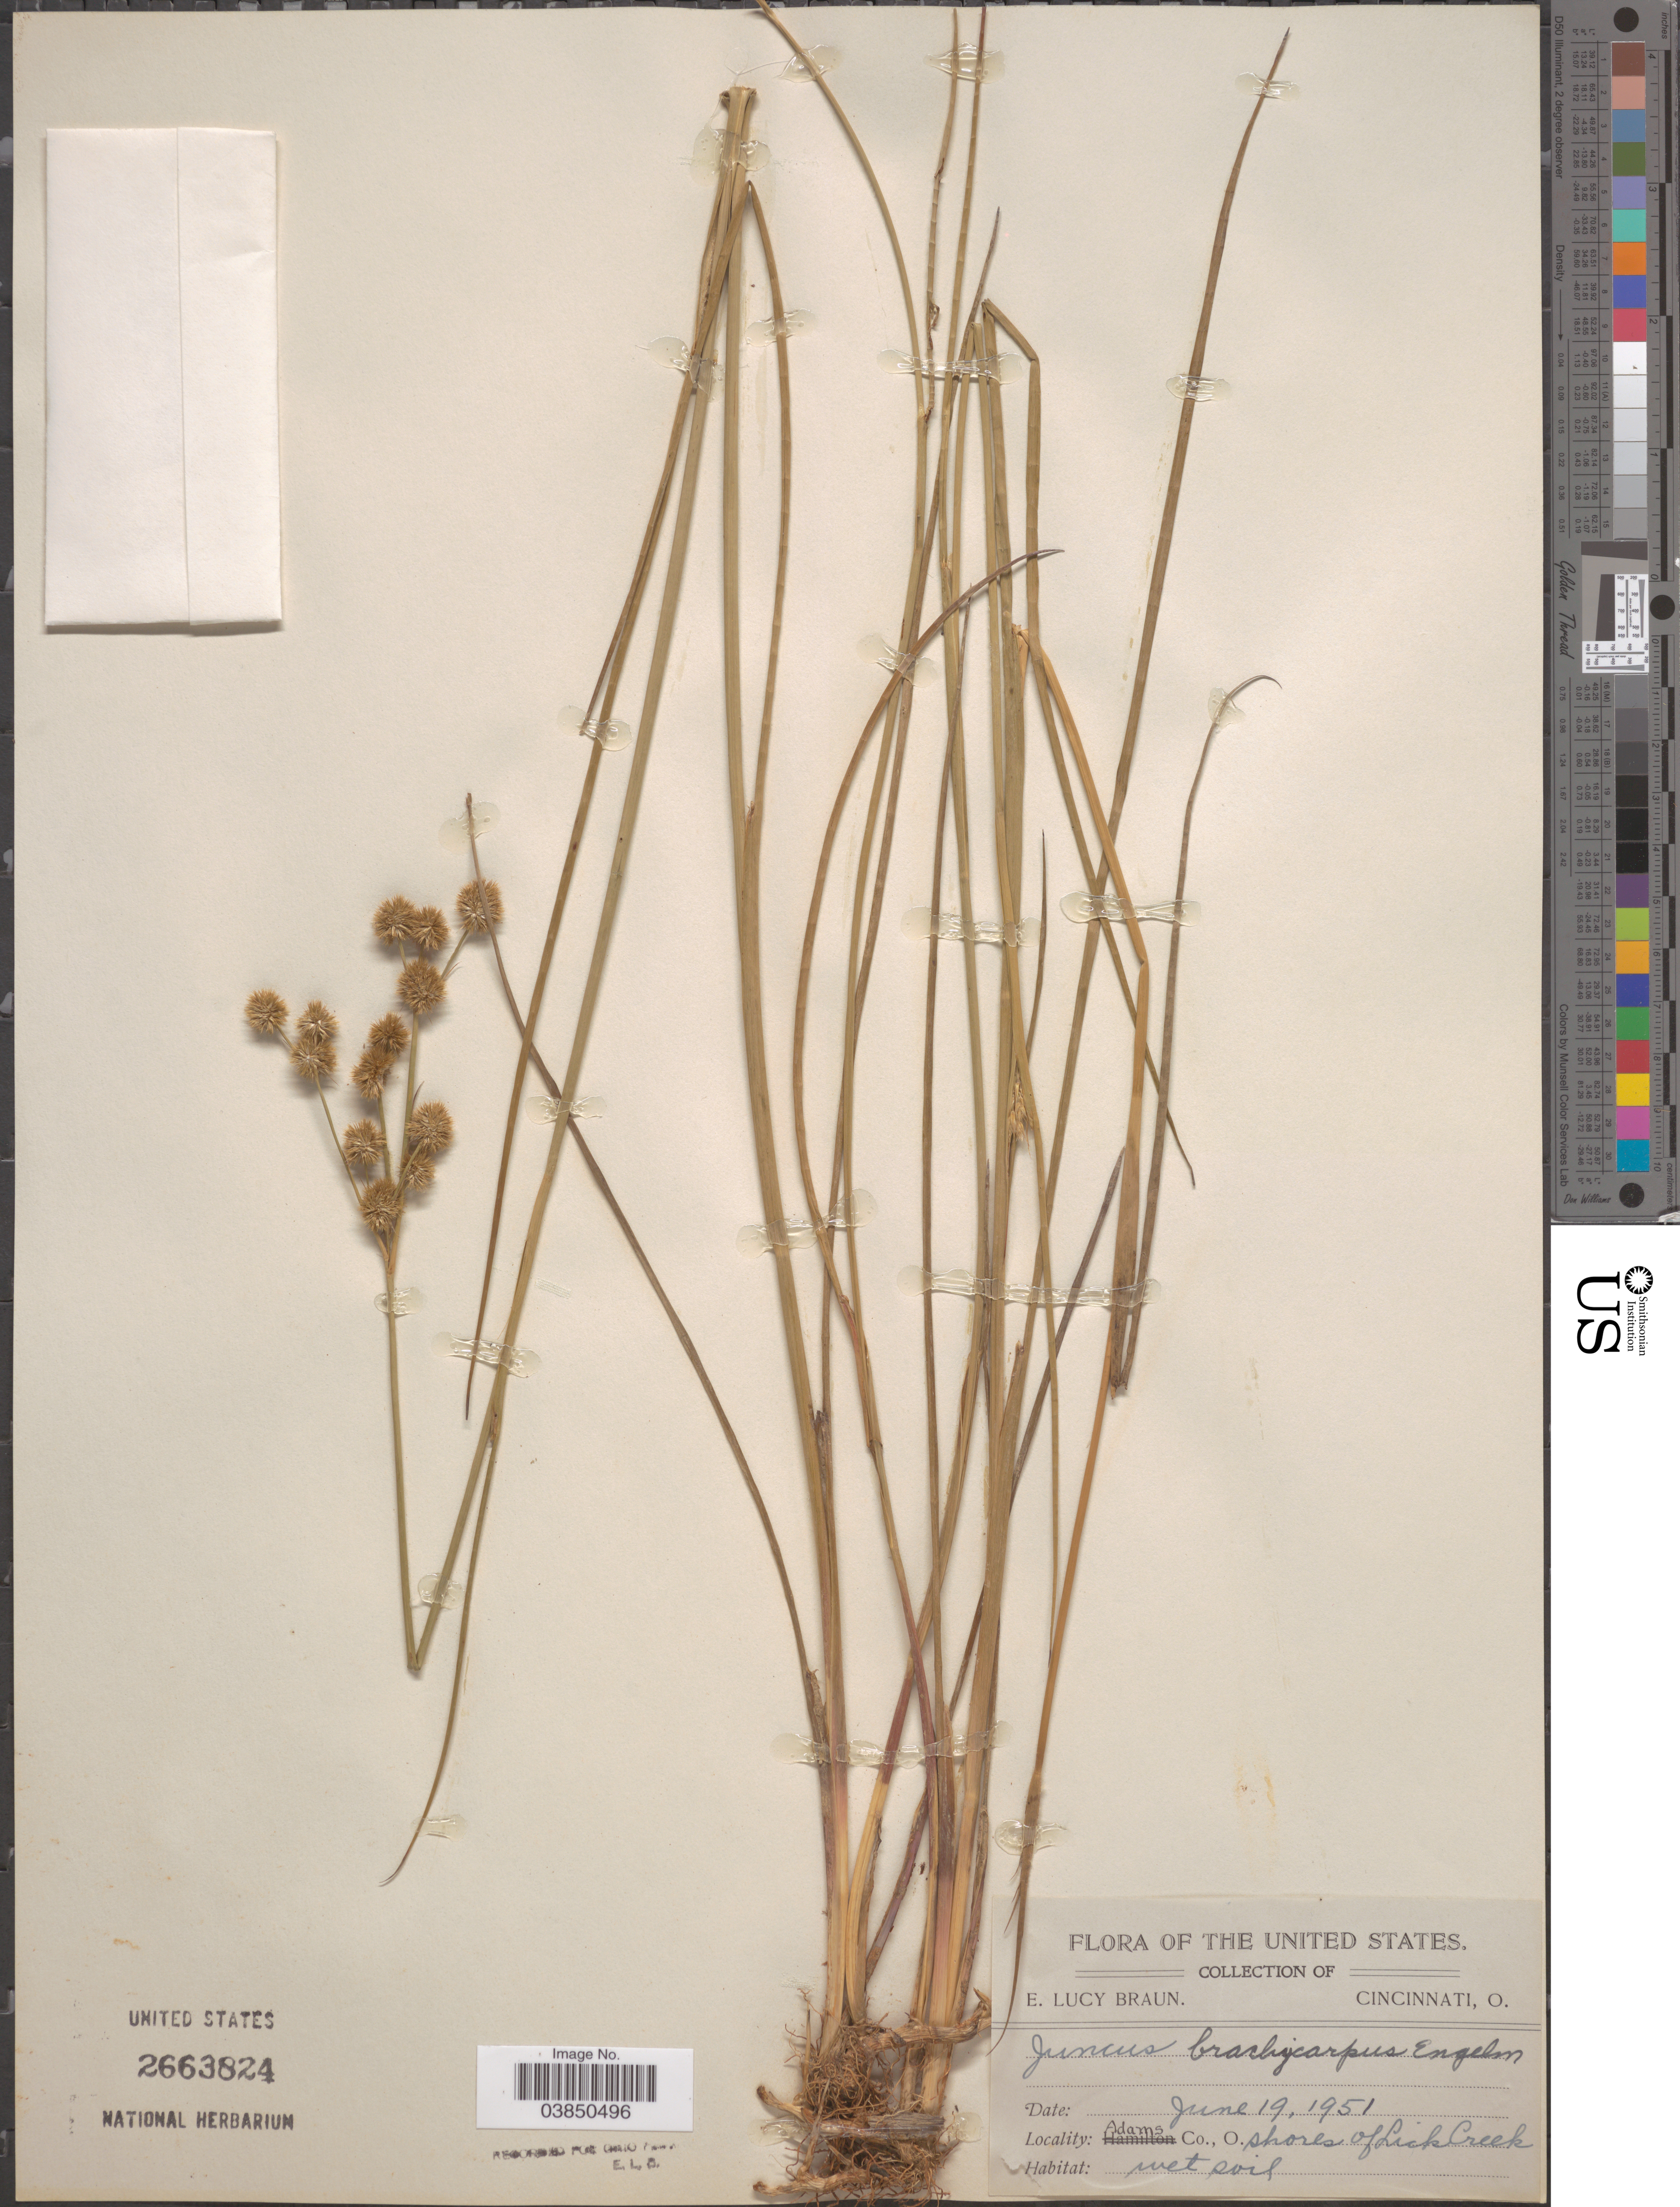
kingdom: Plantae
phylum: Tracheophyta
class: Liliopsida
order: Poales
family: Juncaceae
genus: Juncus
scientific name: Juncus brachycarpus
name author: Engelm.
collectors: E. L. Braun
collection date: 1951-06-19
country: United States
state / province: Ohio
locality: Adams Co., shore of Lick Creek.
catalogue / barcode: US 2663824